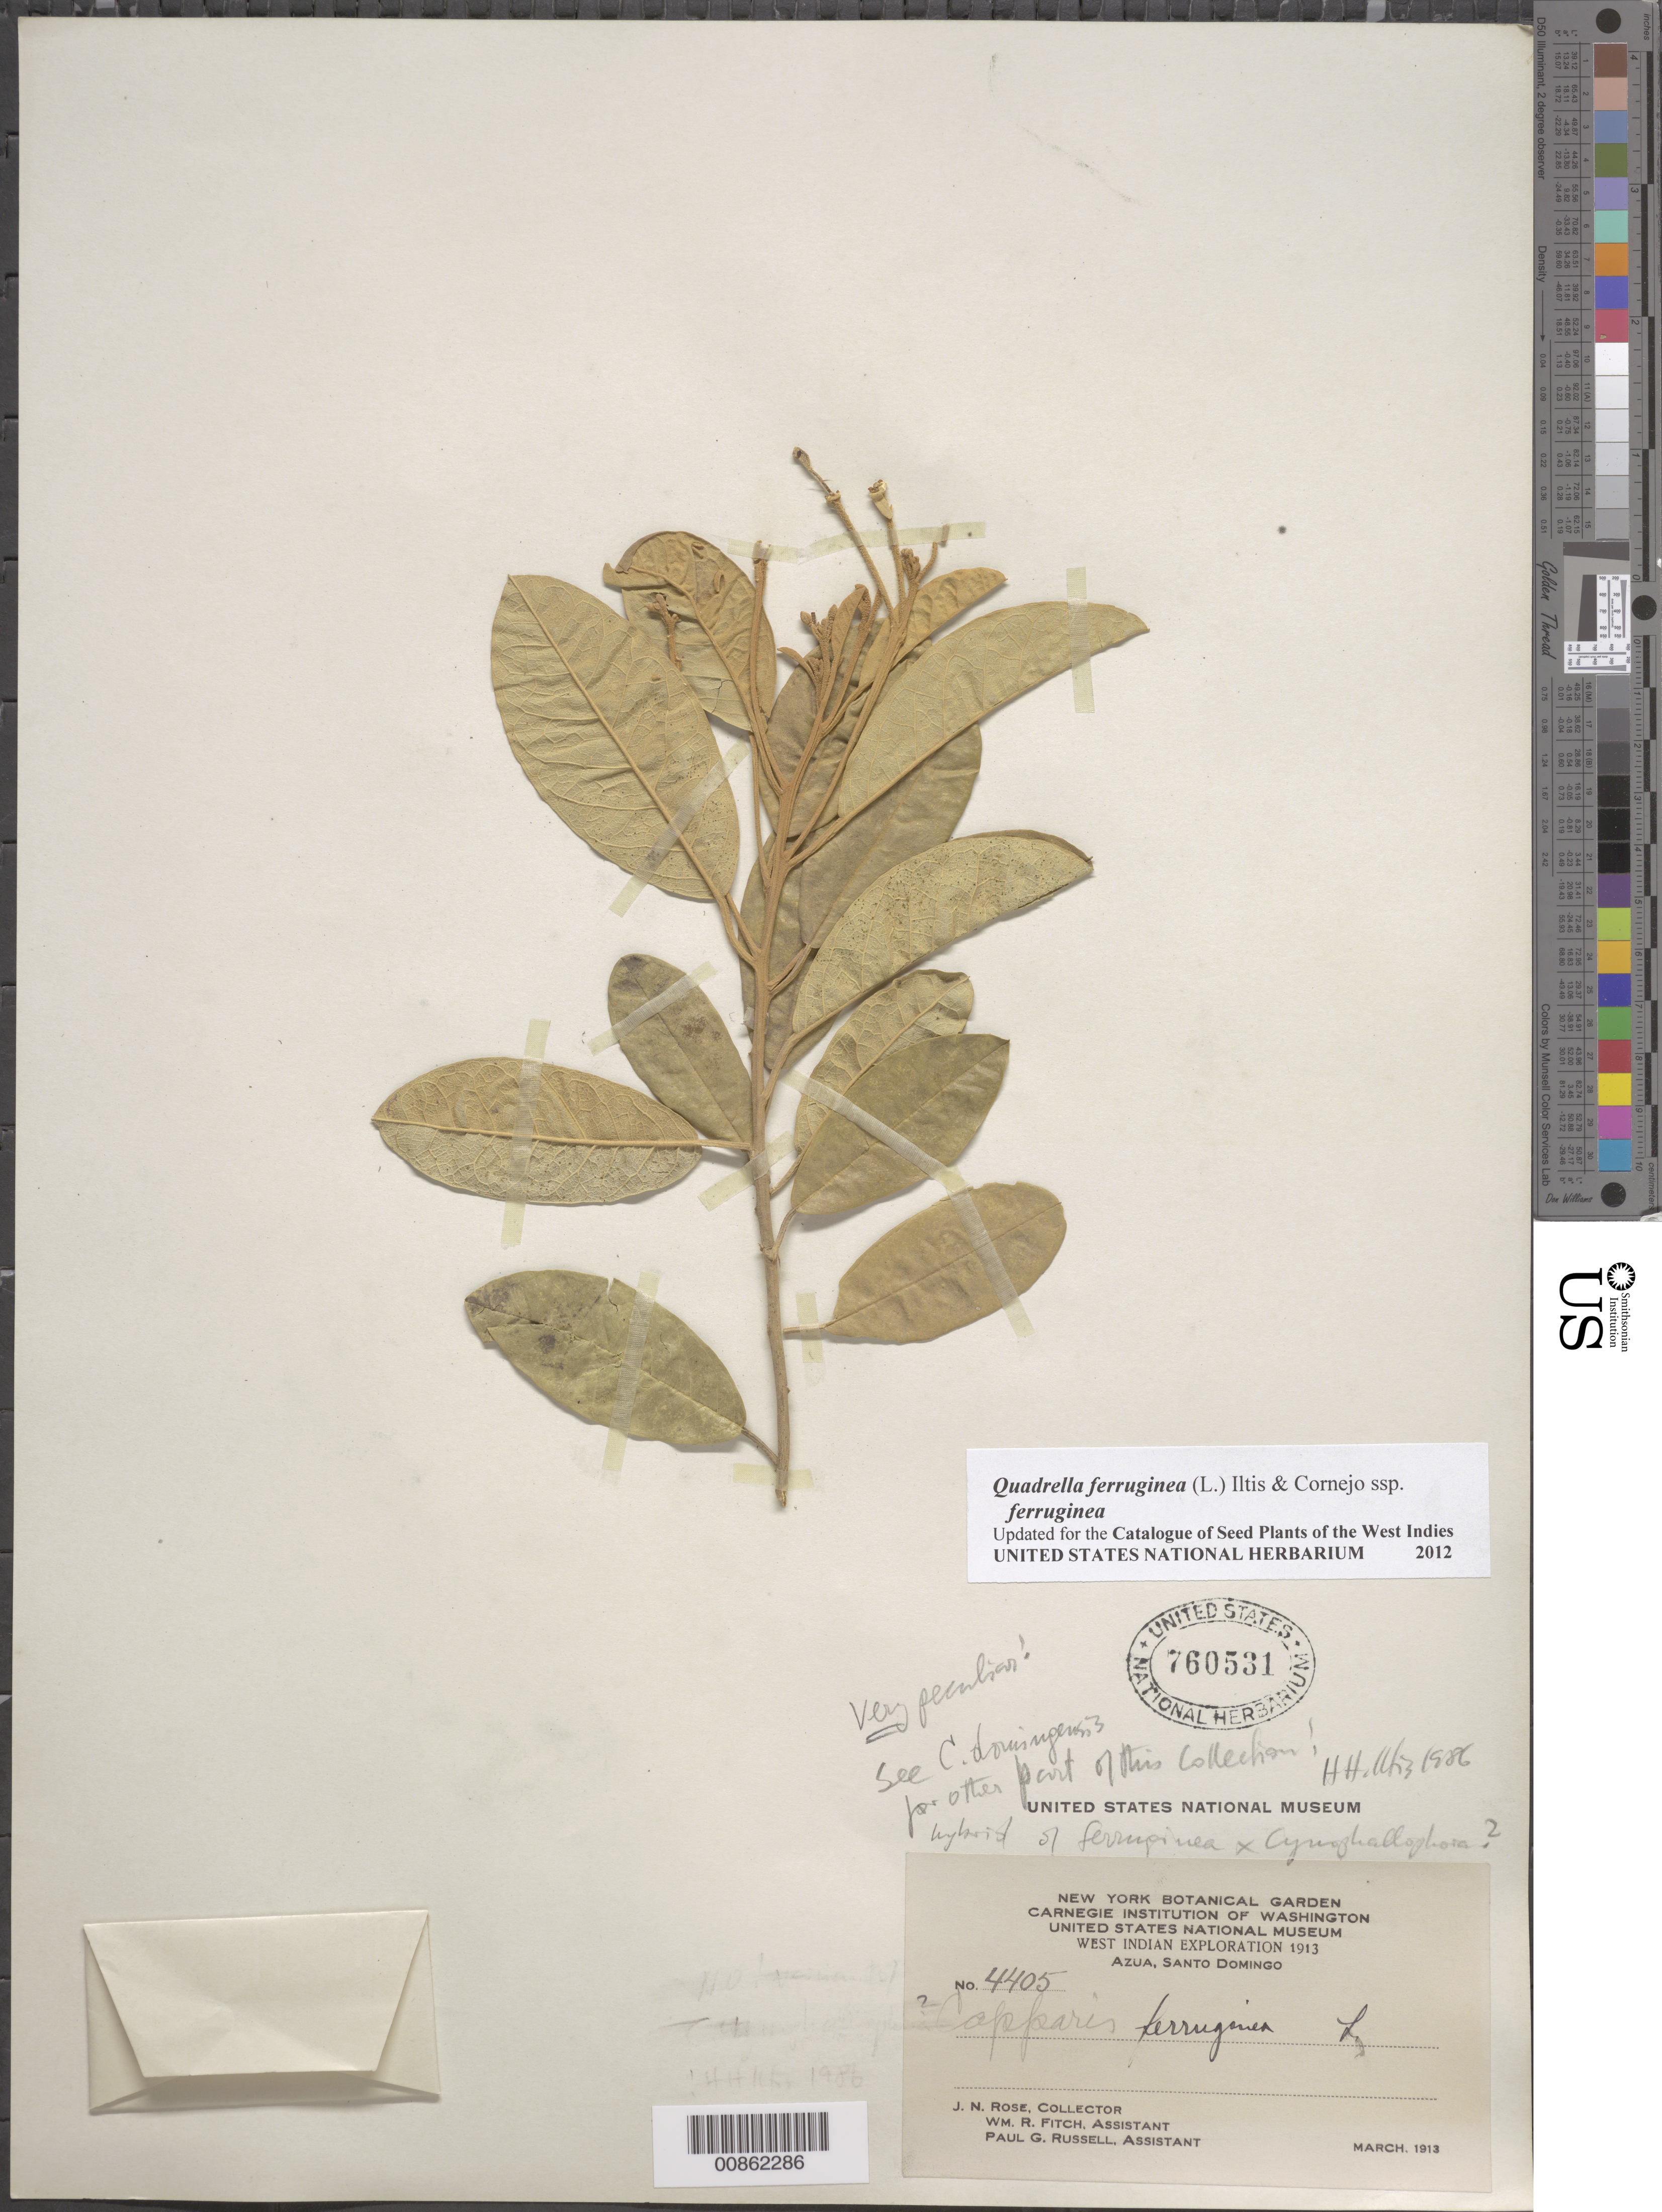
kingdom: Plantae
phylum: Tracheophyta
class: Magnoliopsida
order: Brassicales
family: Capparaceae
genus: Quadrella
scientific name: Quadrella ferruginea subsp. ferruginea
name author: (L.) Cornejo & Iltis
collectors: J. N. Rose, W. R. Fitch & P. G. Russell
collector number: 4405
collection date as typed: Mar 1913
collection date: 1913-03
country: Dominican Republic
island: Hispaniola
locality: Azua, Santo Domingo.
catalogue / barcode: US 760531